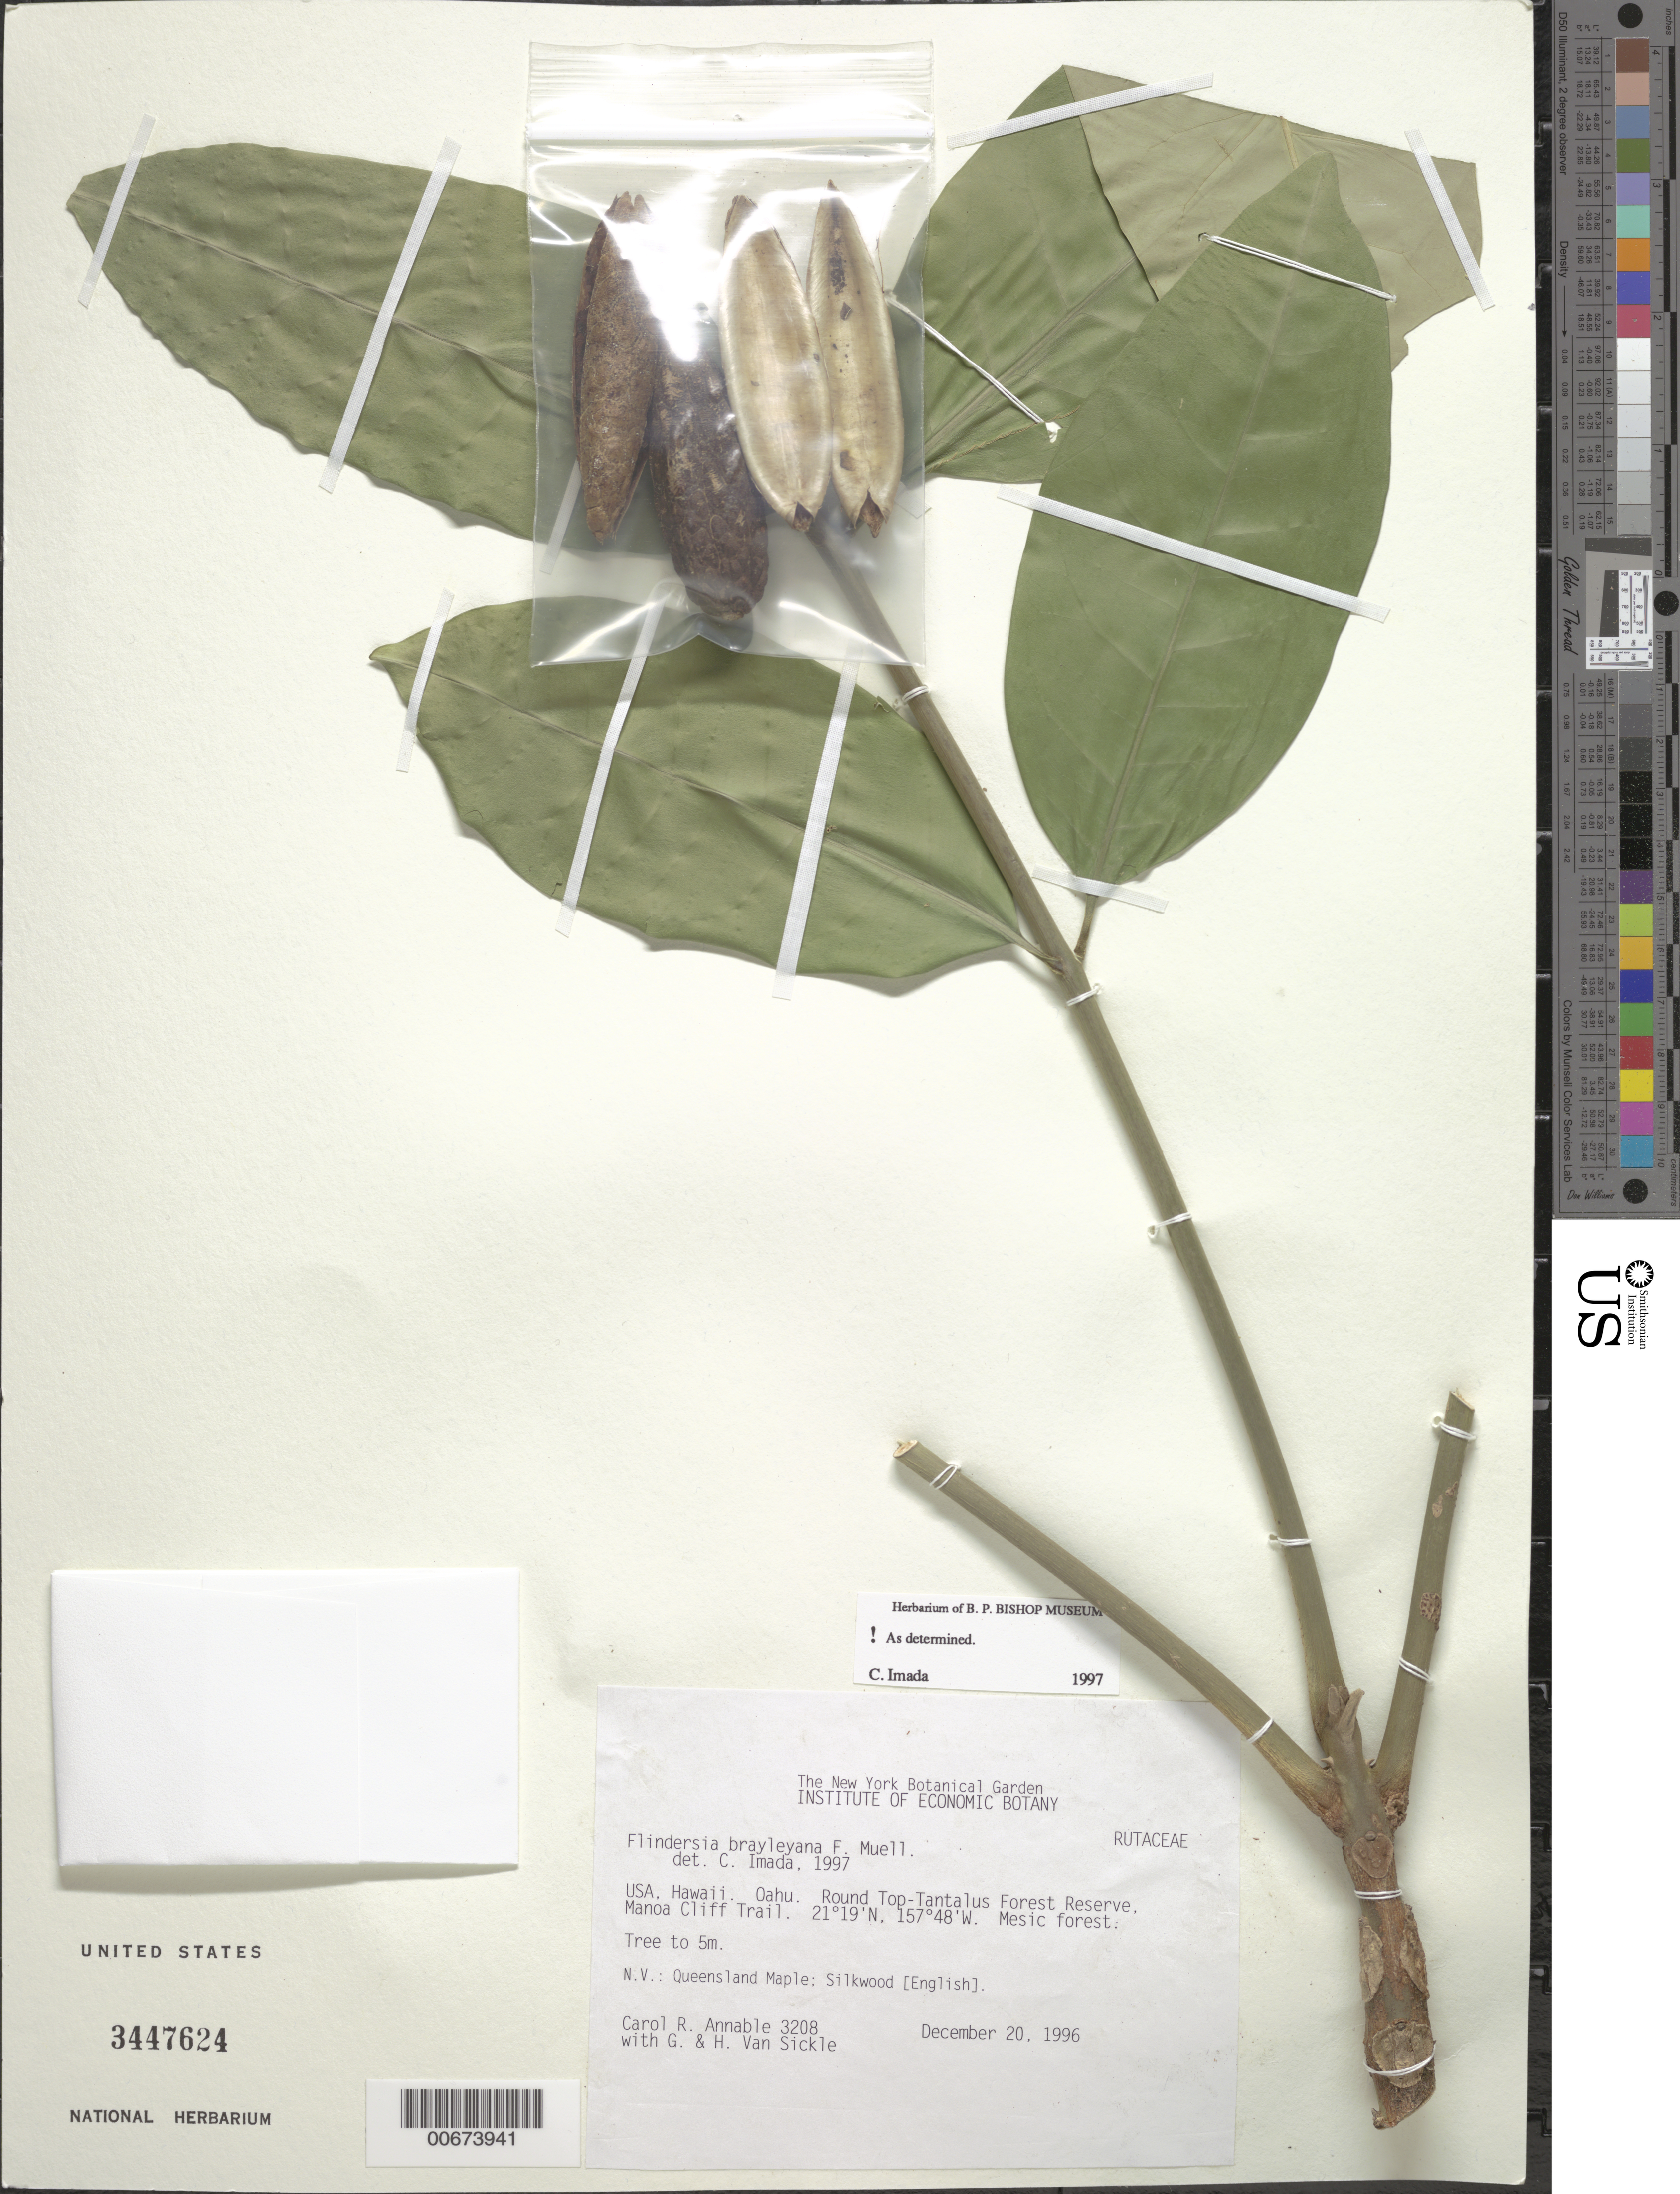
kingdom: Plantae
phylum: Tracheophyta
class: Magnoliopsida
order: Sapindales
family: Rutaceae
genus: Flindersia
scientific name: Flindersia brayleyana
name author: F. Muell.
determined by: Imada, C.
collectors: C. R. Annable, G. A. Van Sickle & H. Van Sickle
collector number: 3208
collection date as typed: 20 Dec 1996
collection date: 1996-12-20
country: United States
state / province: Hawaii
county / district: Honolulu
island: Oahu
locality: Round Top-Tantalus Forest Reserve, Manoa Cliff Trail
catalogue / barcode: US 3447624